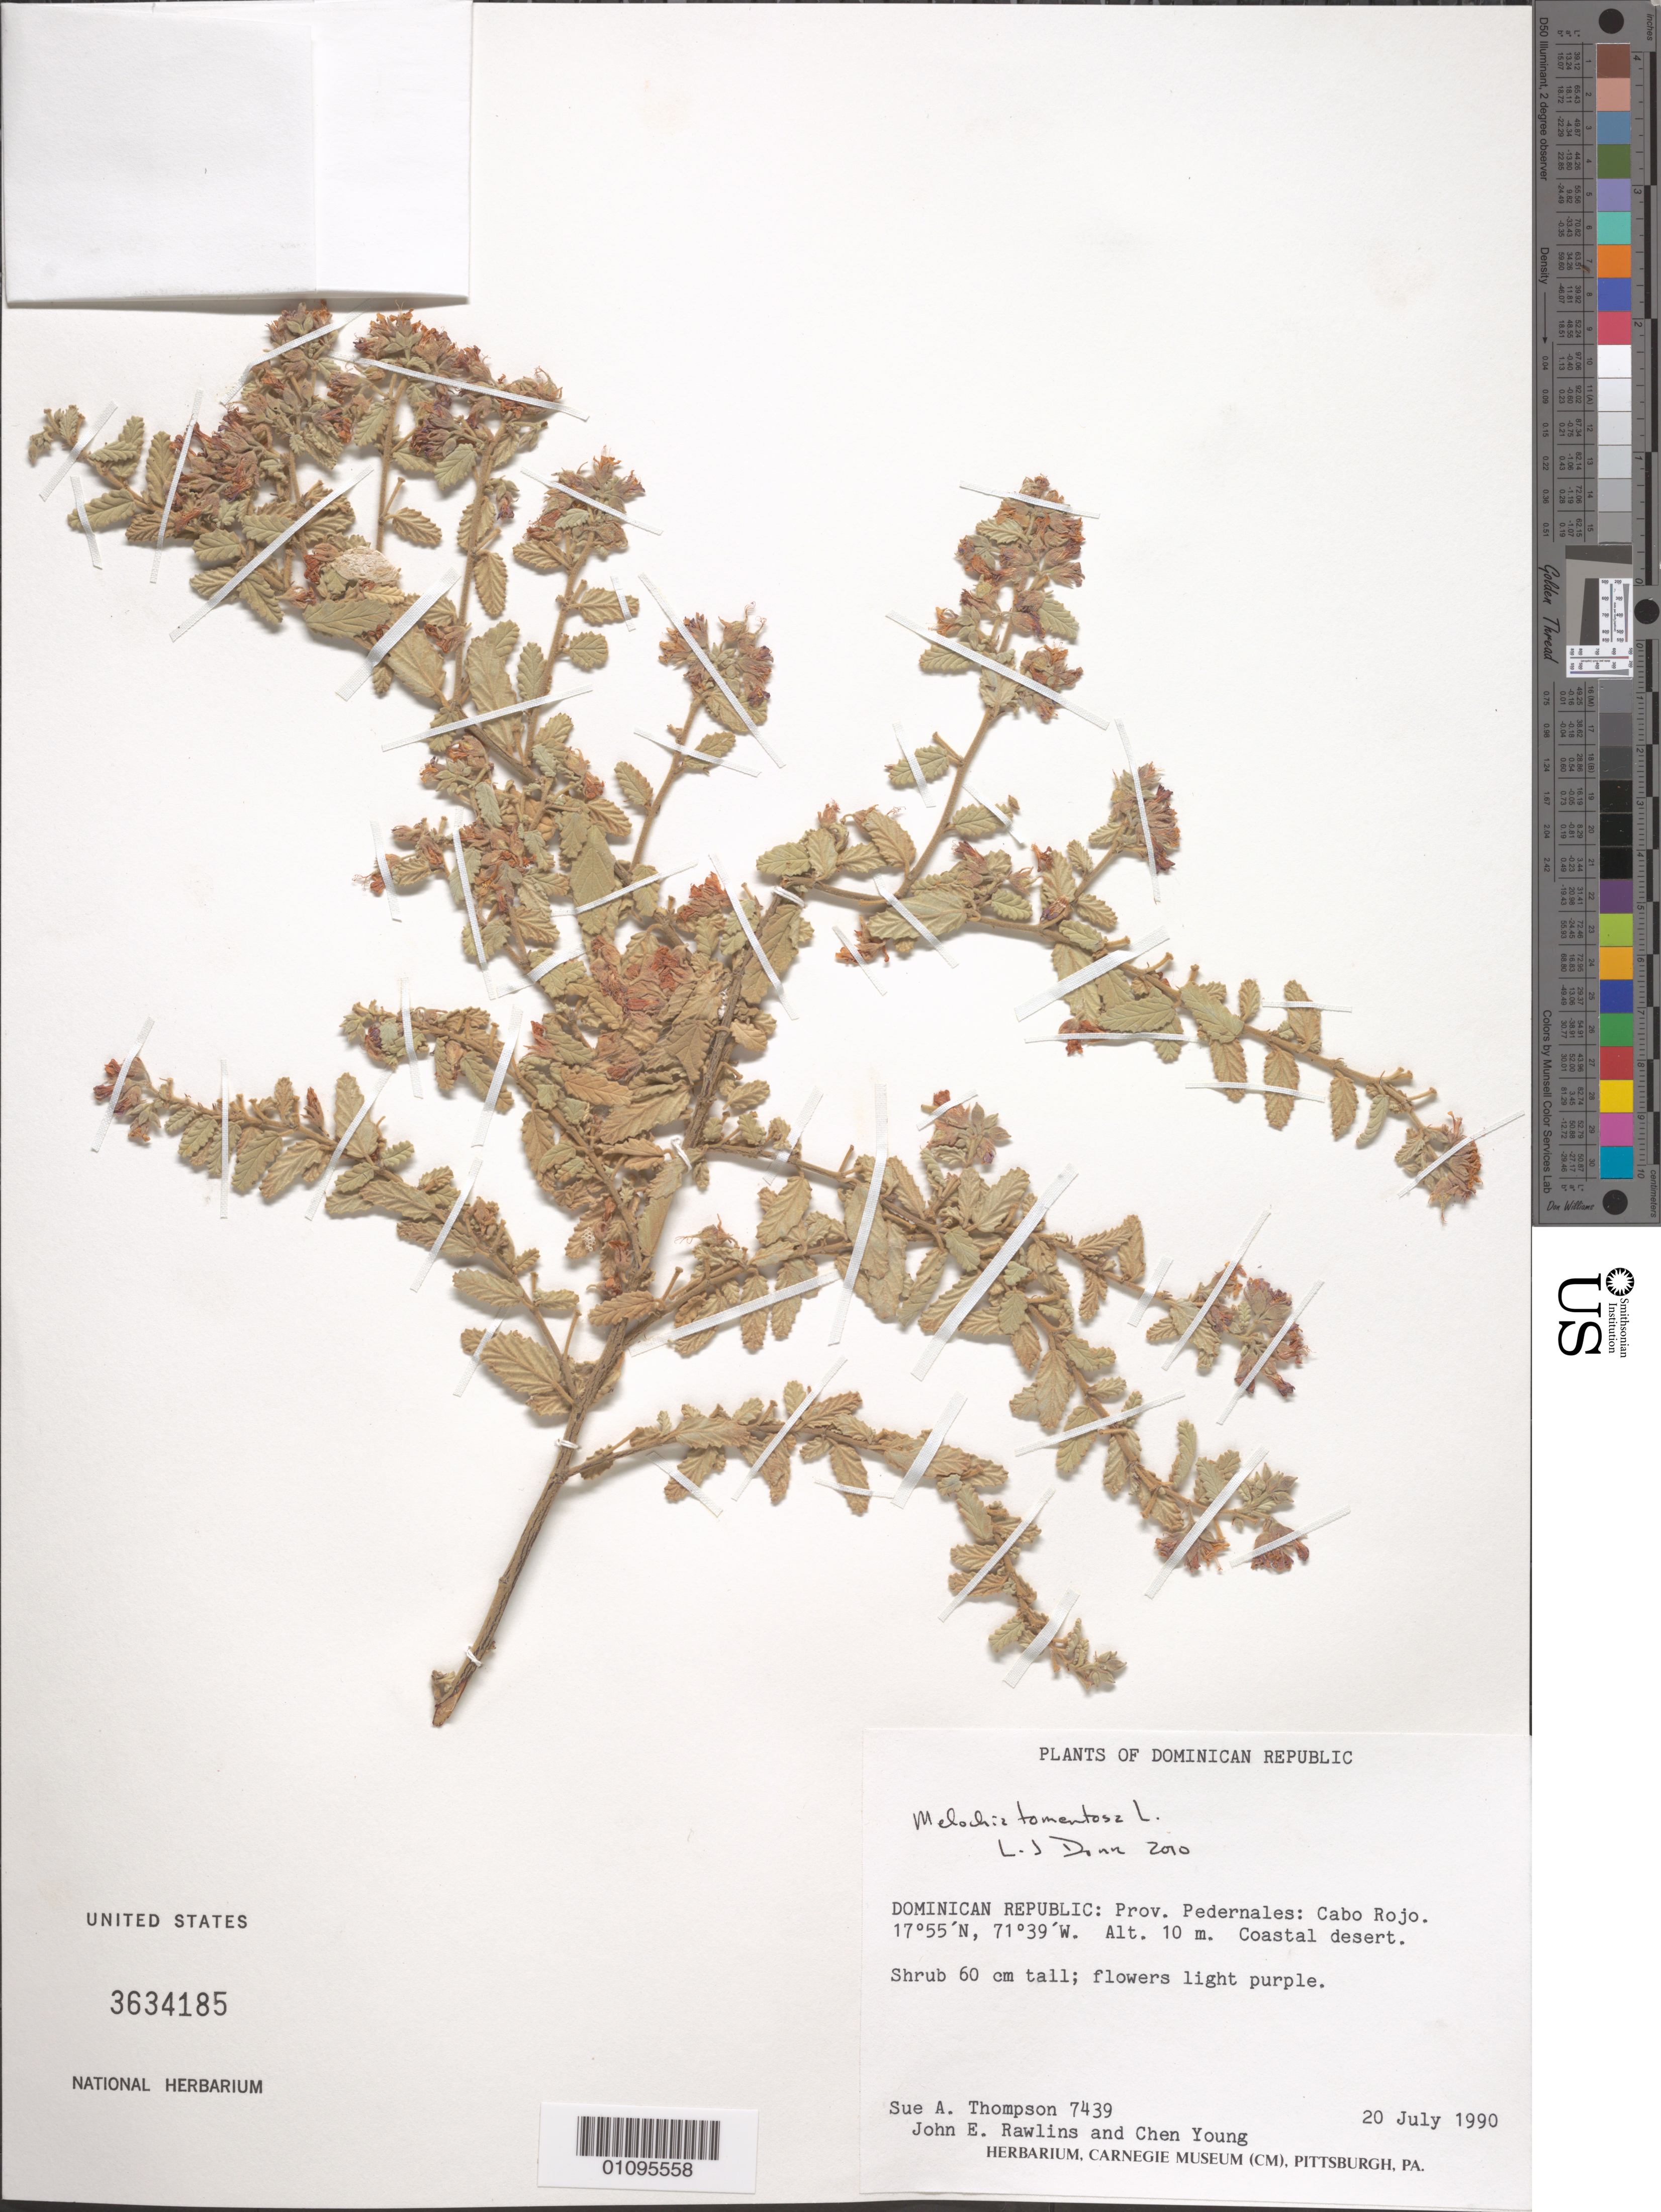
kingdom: Plantae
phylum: Tracheophyta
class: Magnoliopsida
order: Malvales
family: Malvaceae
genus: Melochia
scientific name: Melochia tomentosa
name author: L.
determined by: Dorr, L. J., (BOT), Smithsonian Institution - National Museum of Natural History (UNITED STATES)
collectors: S. A. Thompson, J. Rawlins & C. Young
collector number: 7439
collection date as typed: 20 Jul 1990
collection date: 1990-07-20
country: Dominican Republic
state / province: Pedernales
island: Hispaniola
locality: Cabo Rojo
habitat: Coastal desert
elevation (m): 10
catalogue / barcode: US 3634185